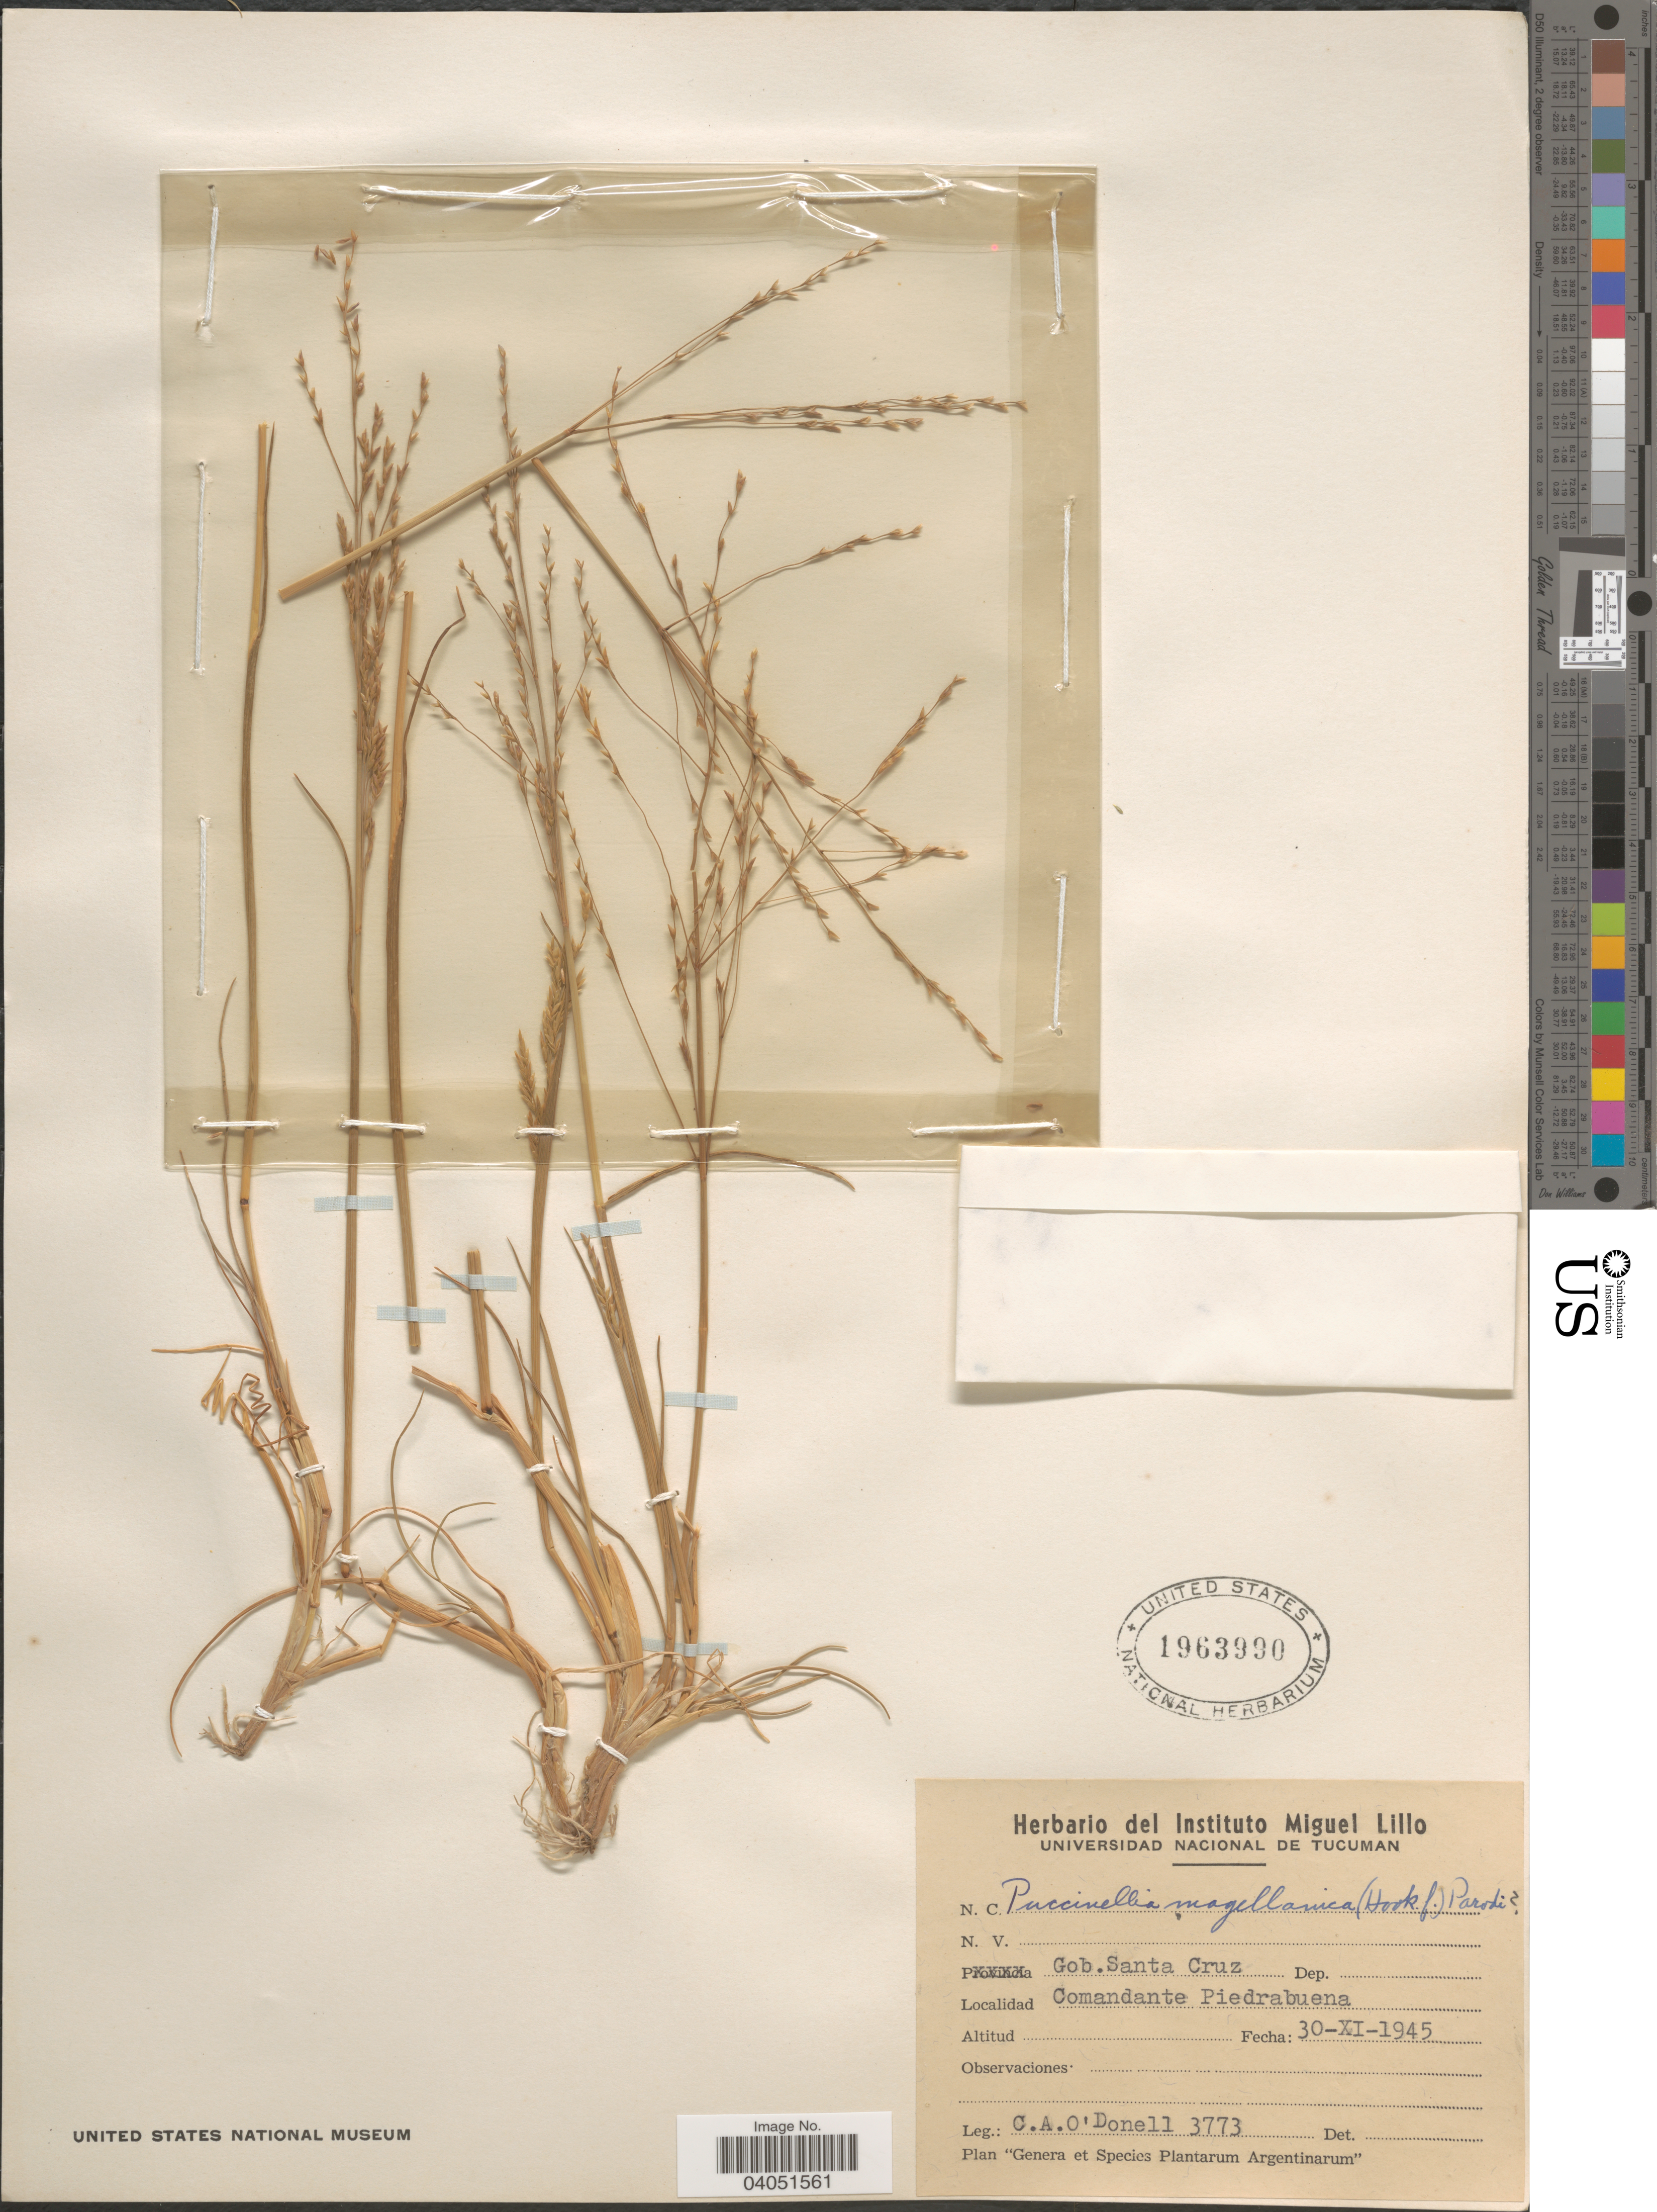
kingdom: Plantae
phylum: Tracheophyta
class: Liliopsida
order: Poales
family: Poaceae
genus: Puccinellia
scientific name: Puccinellia magellanica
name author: (Hook. f.) Parodi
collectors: C. A. O'Donell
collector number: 3773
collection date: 1945-11-30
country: Argentina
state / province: Santa Cruz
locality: Gob. Santa Cruz. Comandante Piedrabuena.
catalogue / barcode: US 1963990